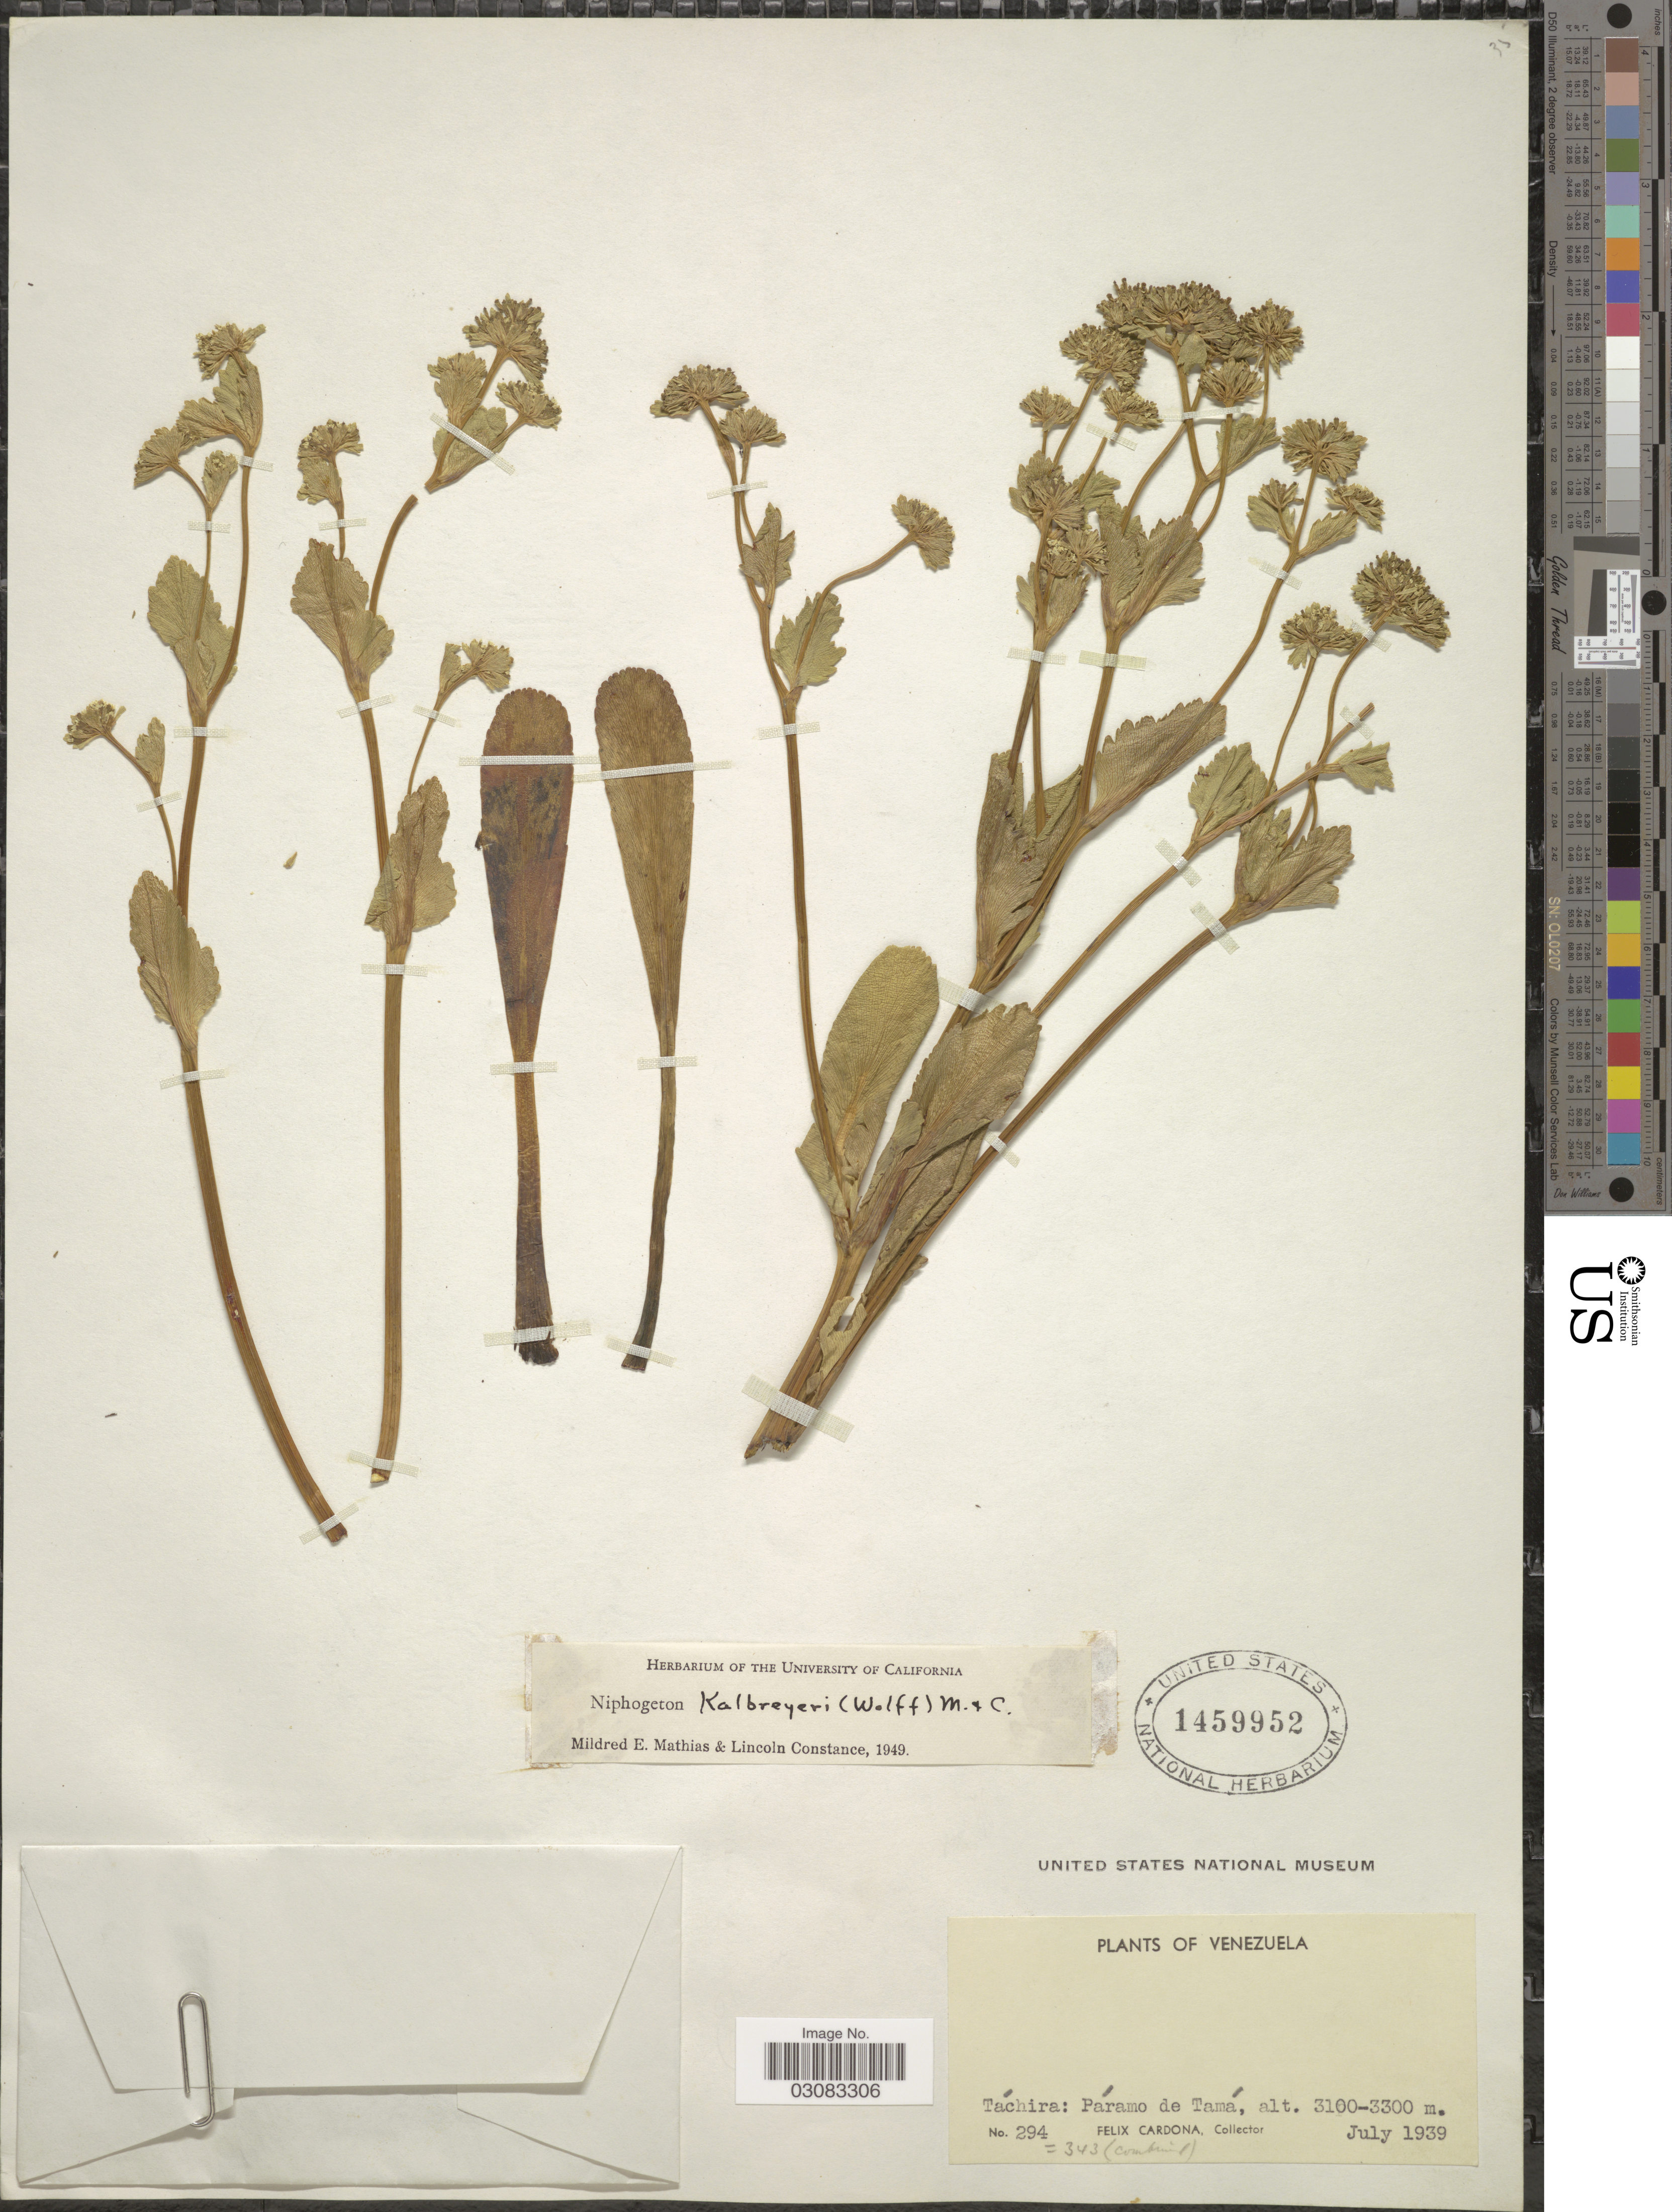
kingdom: Plantae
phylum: Tracheophyta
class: Magnoliopsida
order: Apiales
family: Apiaceae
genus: Niphogeton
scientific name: Niphogeton kalbreyeri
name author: (H. Wolff) Mathias & Constance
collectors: F. Cardona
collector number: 294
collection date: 1939-07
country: Venezuela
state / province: Tachira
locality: Páramo de Tamá.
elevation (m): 3100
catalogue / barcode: US 1459952